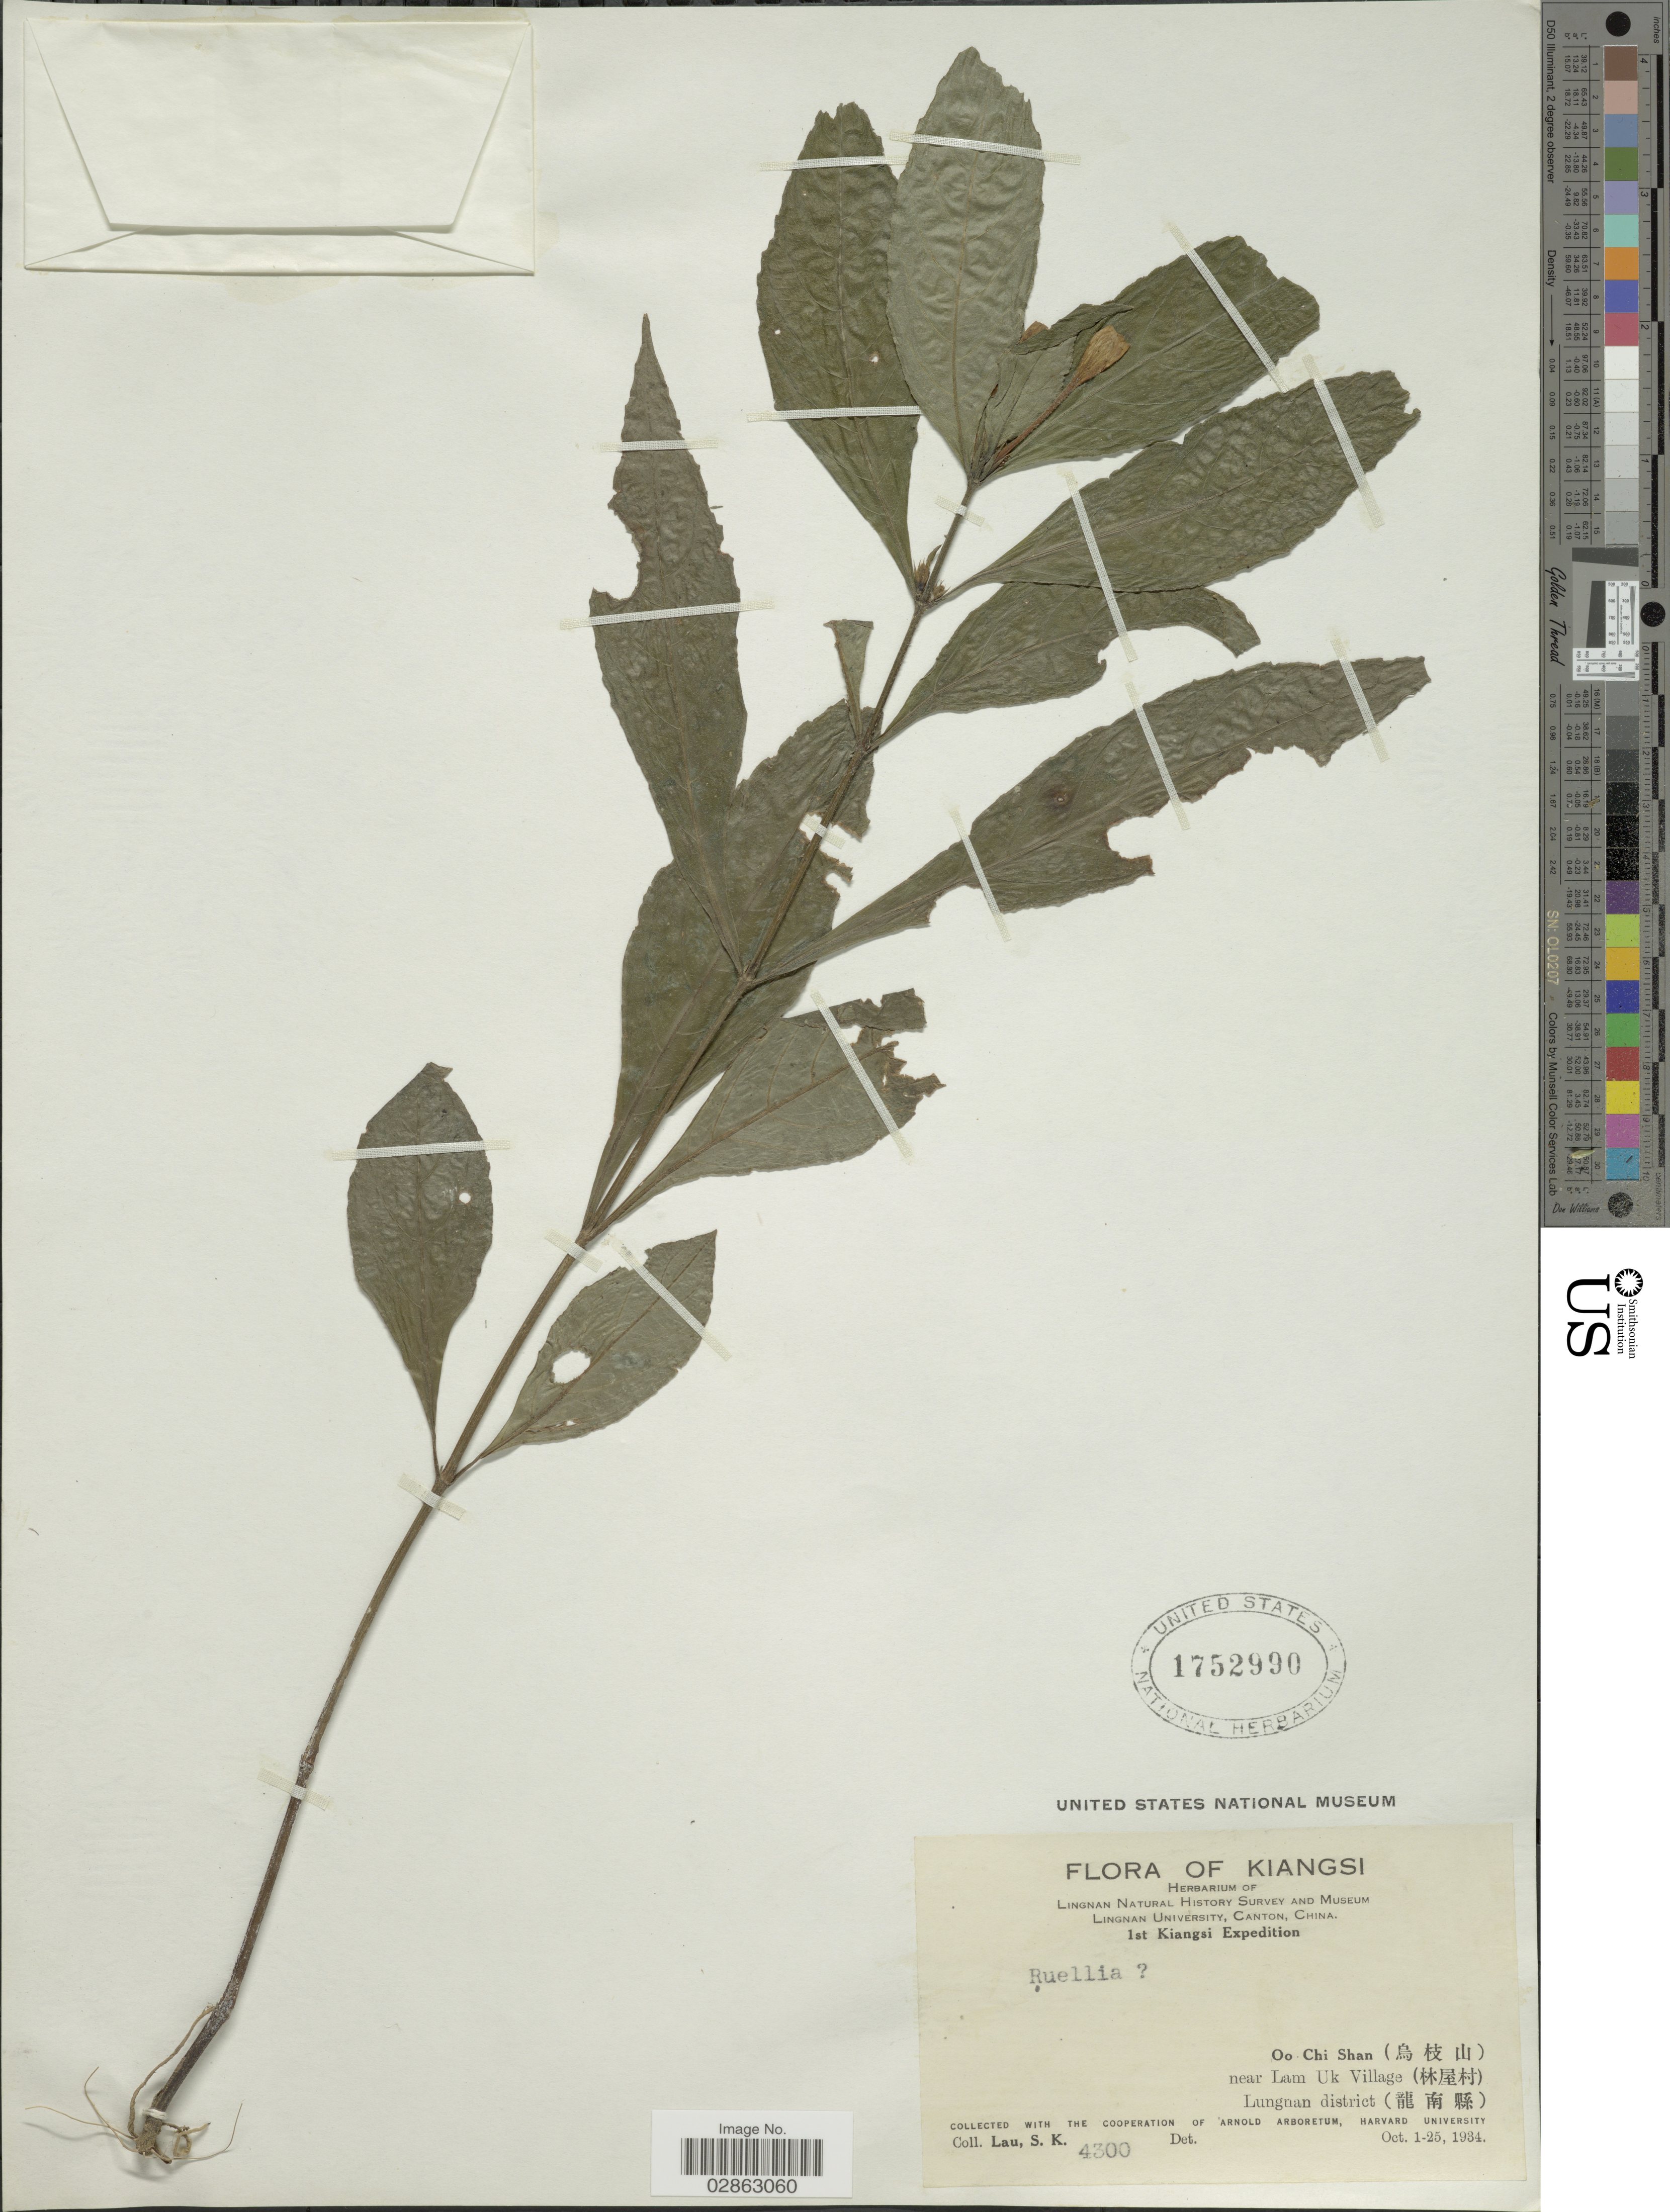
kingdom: Plantae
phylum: Tracheophyta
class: Magnoliopsida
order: Lamiales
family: Acanthaceae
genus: Ruellia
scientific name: Ruellia sp.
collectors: S. K. Lau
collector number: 4300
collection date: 1934-10-01/1934-10-25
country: China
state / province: Jiangxi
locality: Kiangsi. Oo Chi Shan. Near Lam Uk Village. Lungnan district.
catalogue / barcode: US 1752990